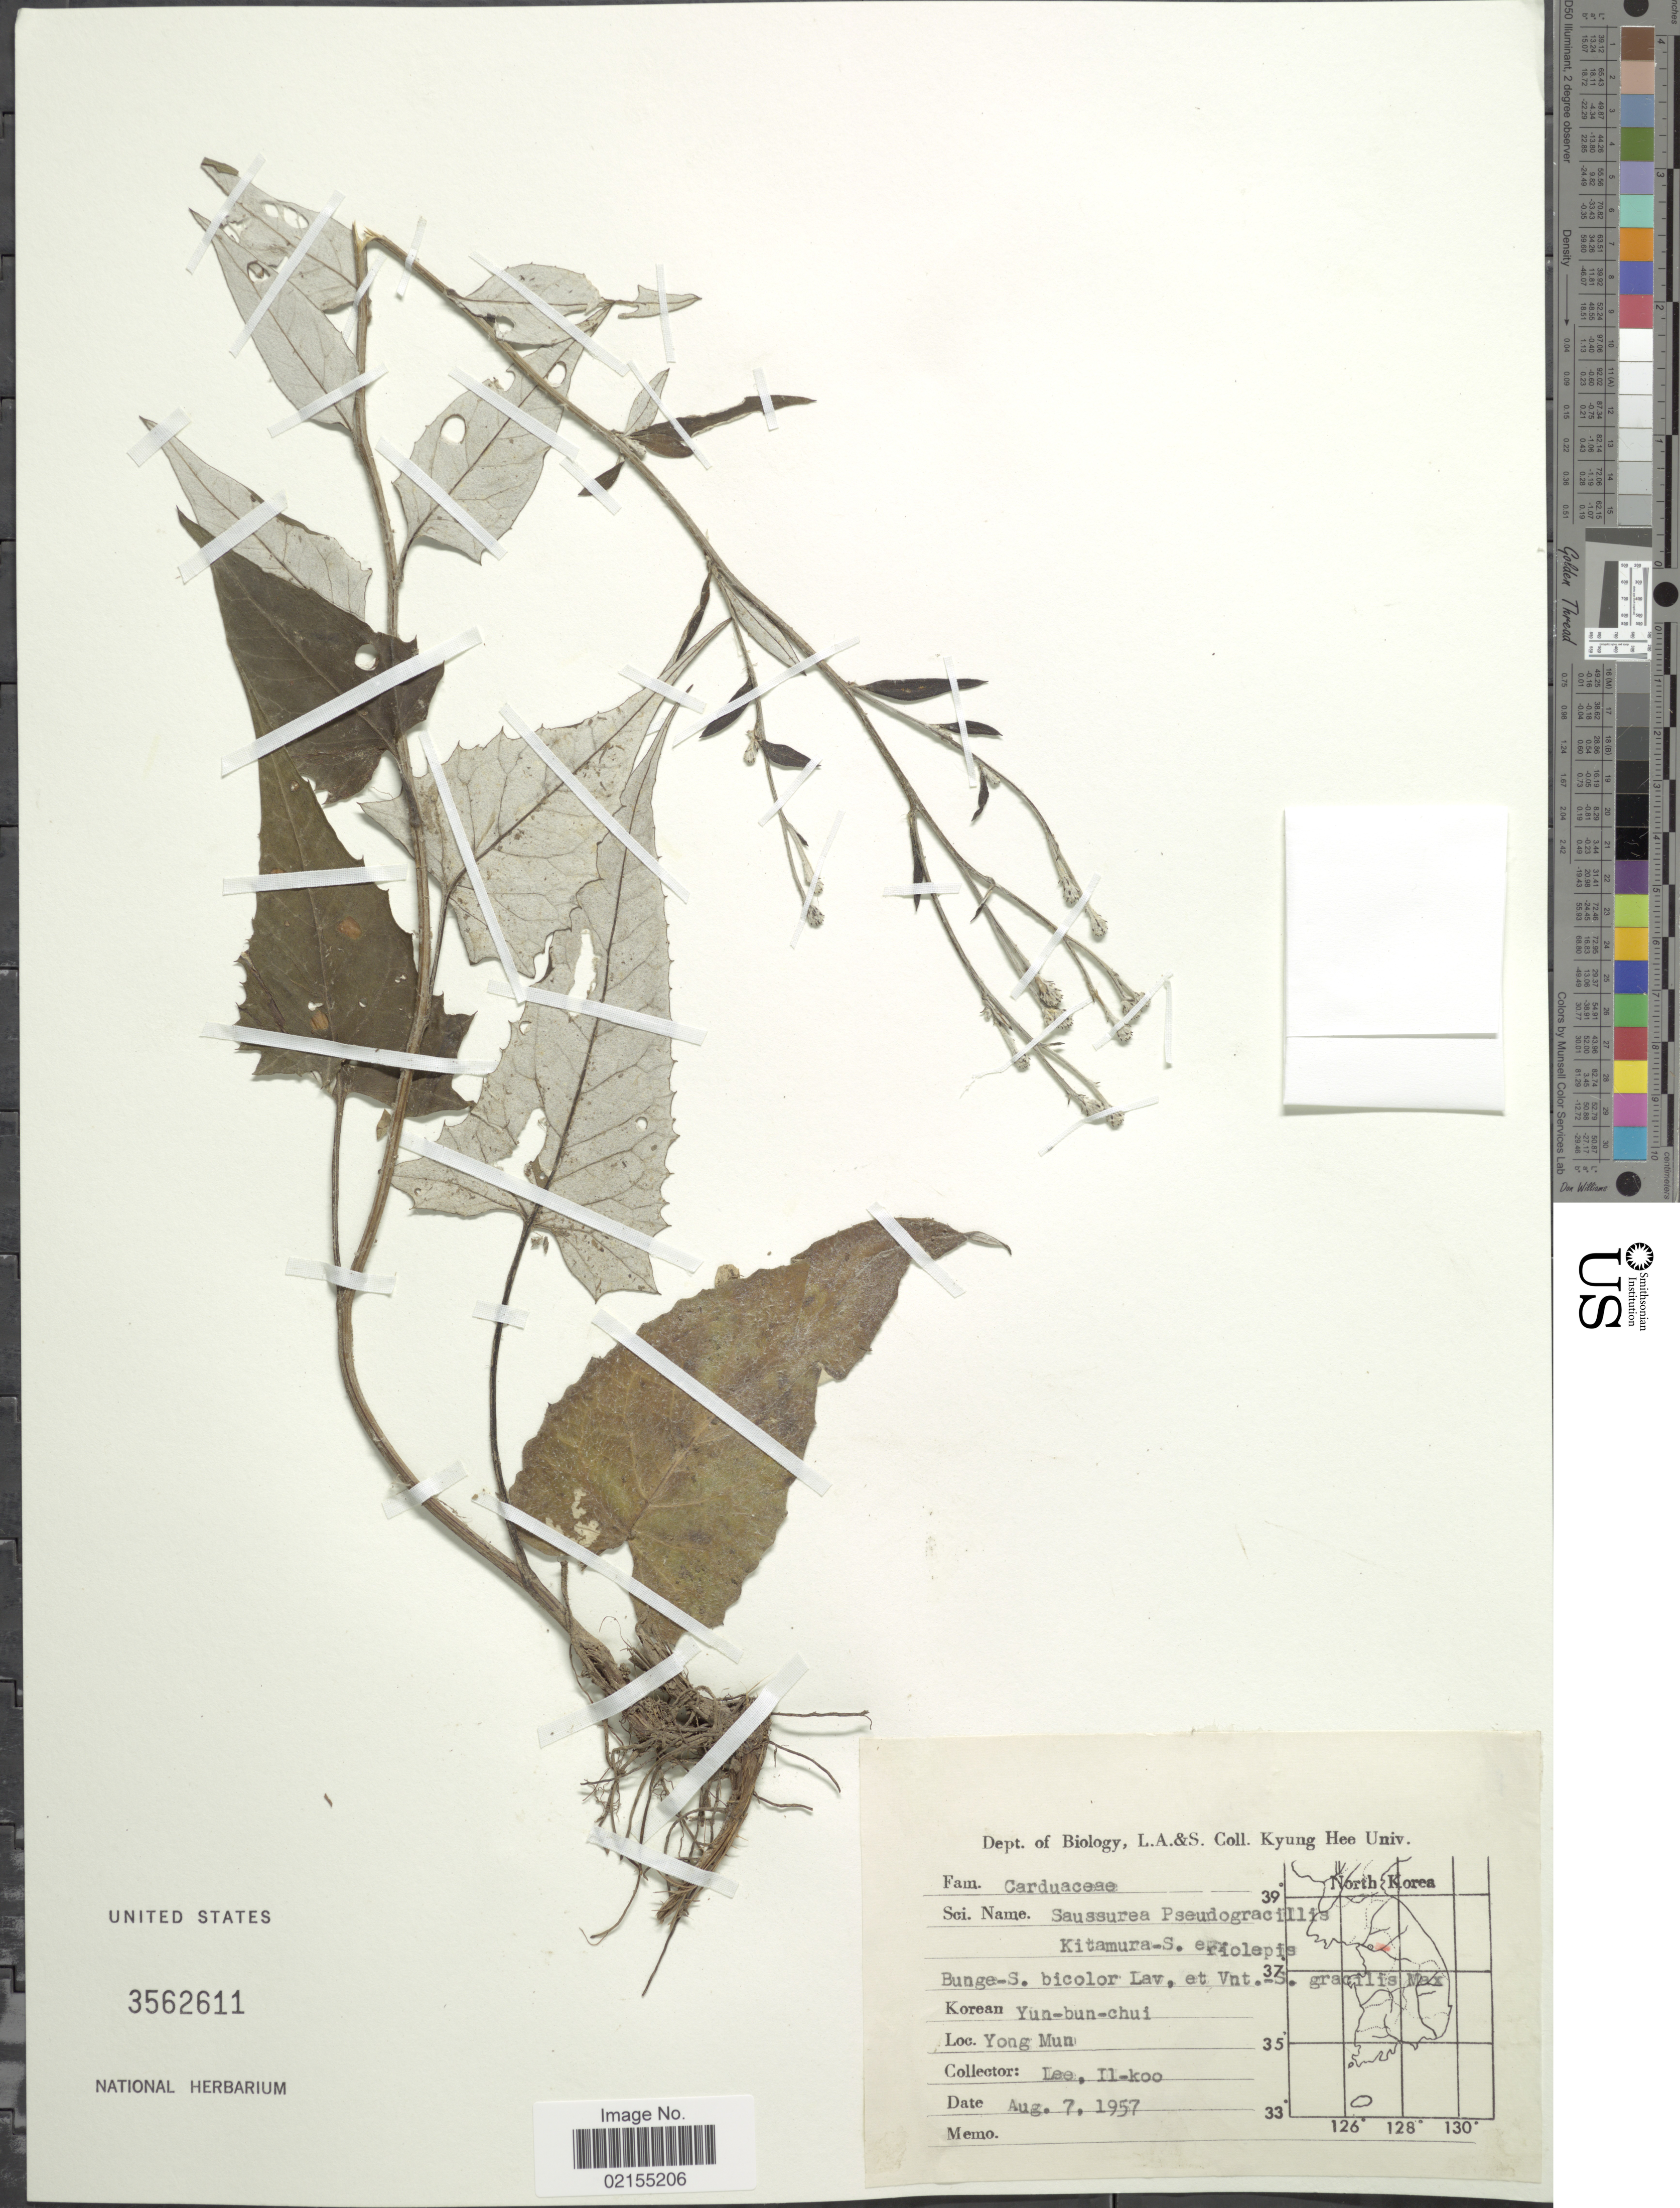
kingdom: Plantae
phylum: Tracheophyta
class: Magnoliopsida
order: Asterales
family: Asteraceae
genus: Saussurea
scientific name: Saussurea nivea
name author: Turcz.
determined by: Chen, Yousheng S.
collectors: Il-Ko Lee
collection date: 1957-08-07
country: South Korea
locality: Yong Mun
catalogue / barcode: US 3562611